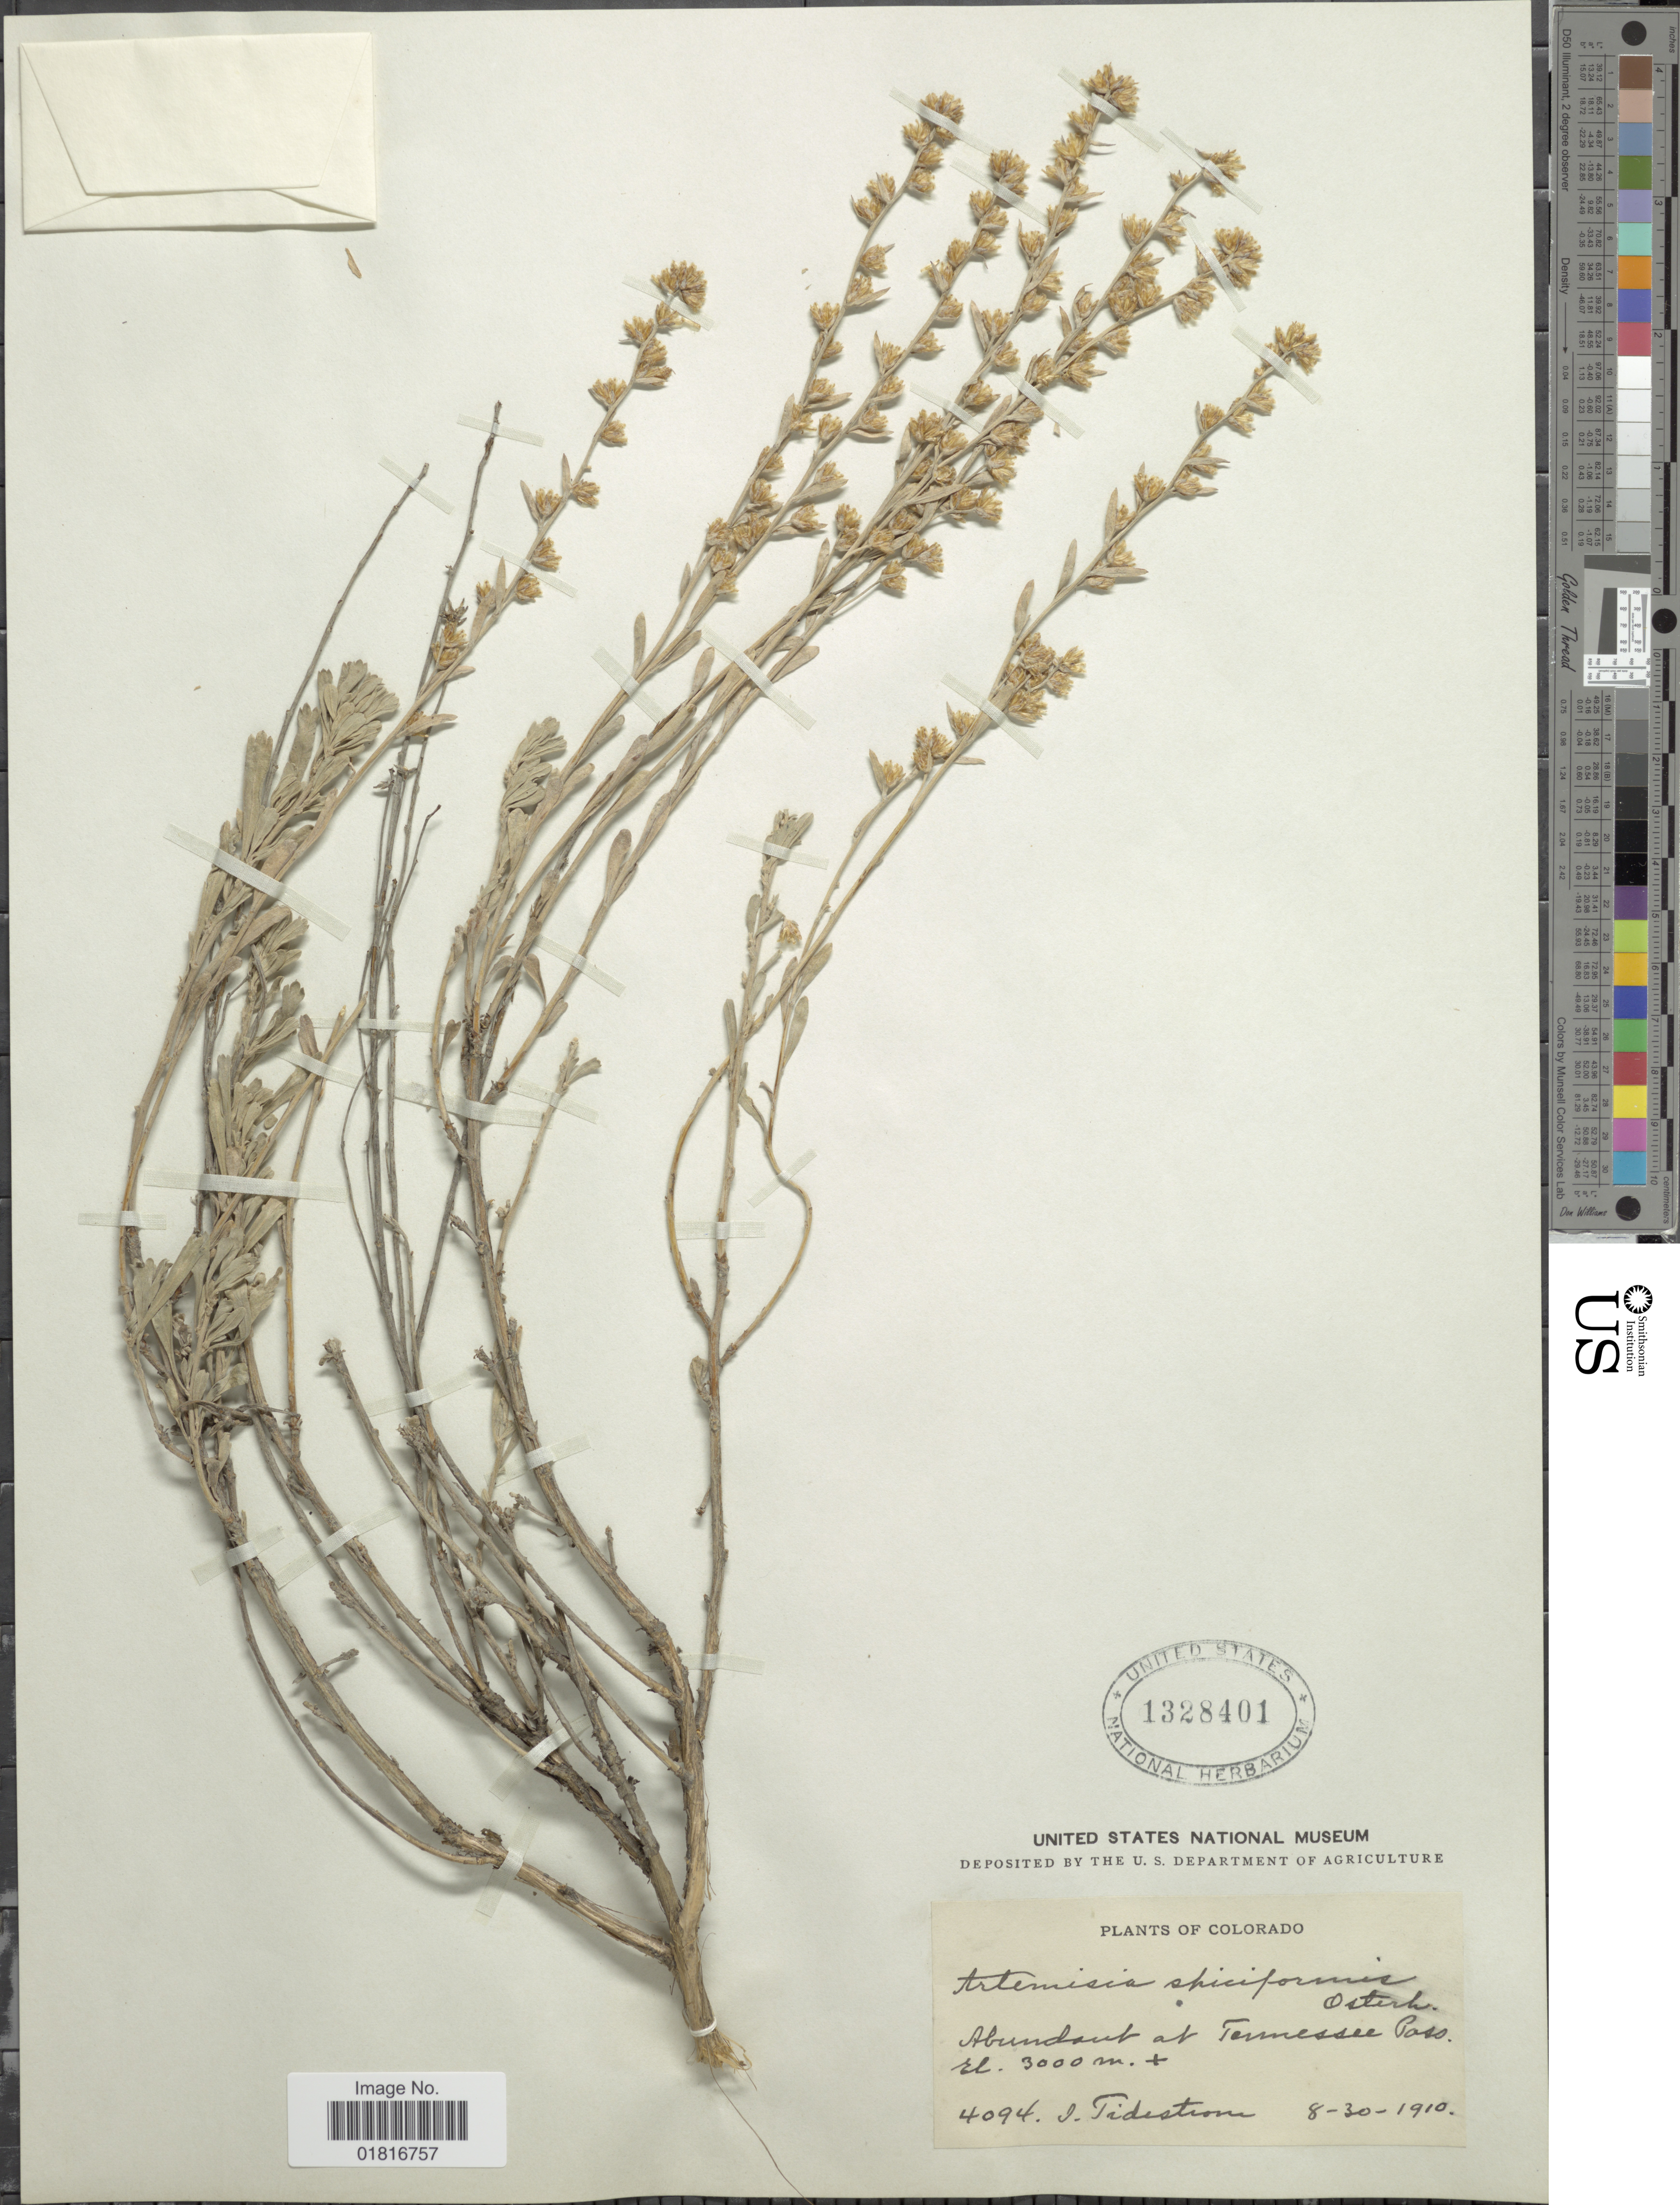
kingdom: Plantae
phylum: Tracheophyta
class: Magnoliopsida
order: Asterales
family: Asteraceae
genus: Artemisia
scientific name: Artemisia spiciformis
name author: Osterh.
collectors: I. F. Tidestrom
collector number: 4094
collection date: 1910-08-30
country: United States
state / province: Colorado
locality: Abundant at Tennessee Pass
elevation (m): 3000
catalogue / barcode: US 1328401